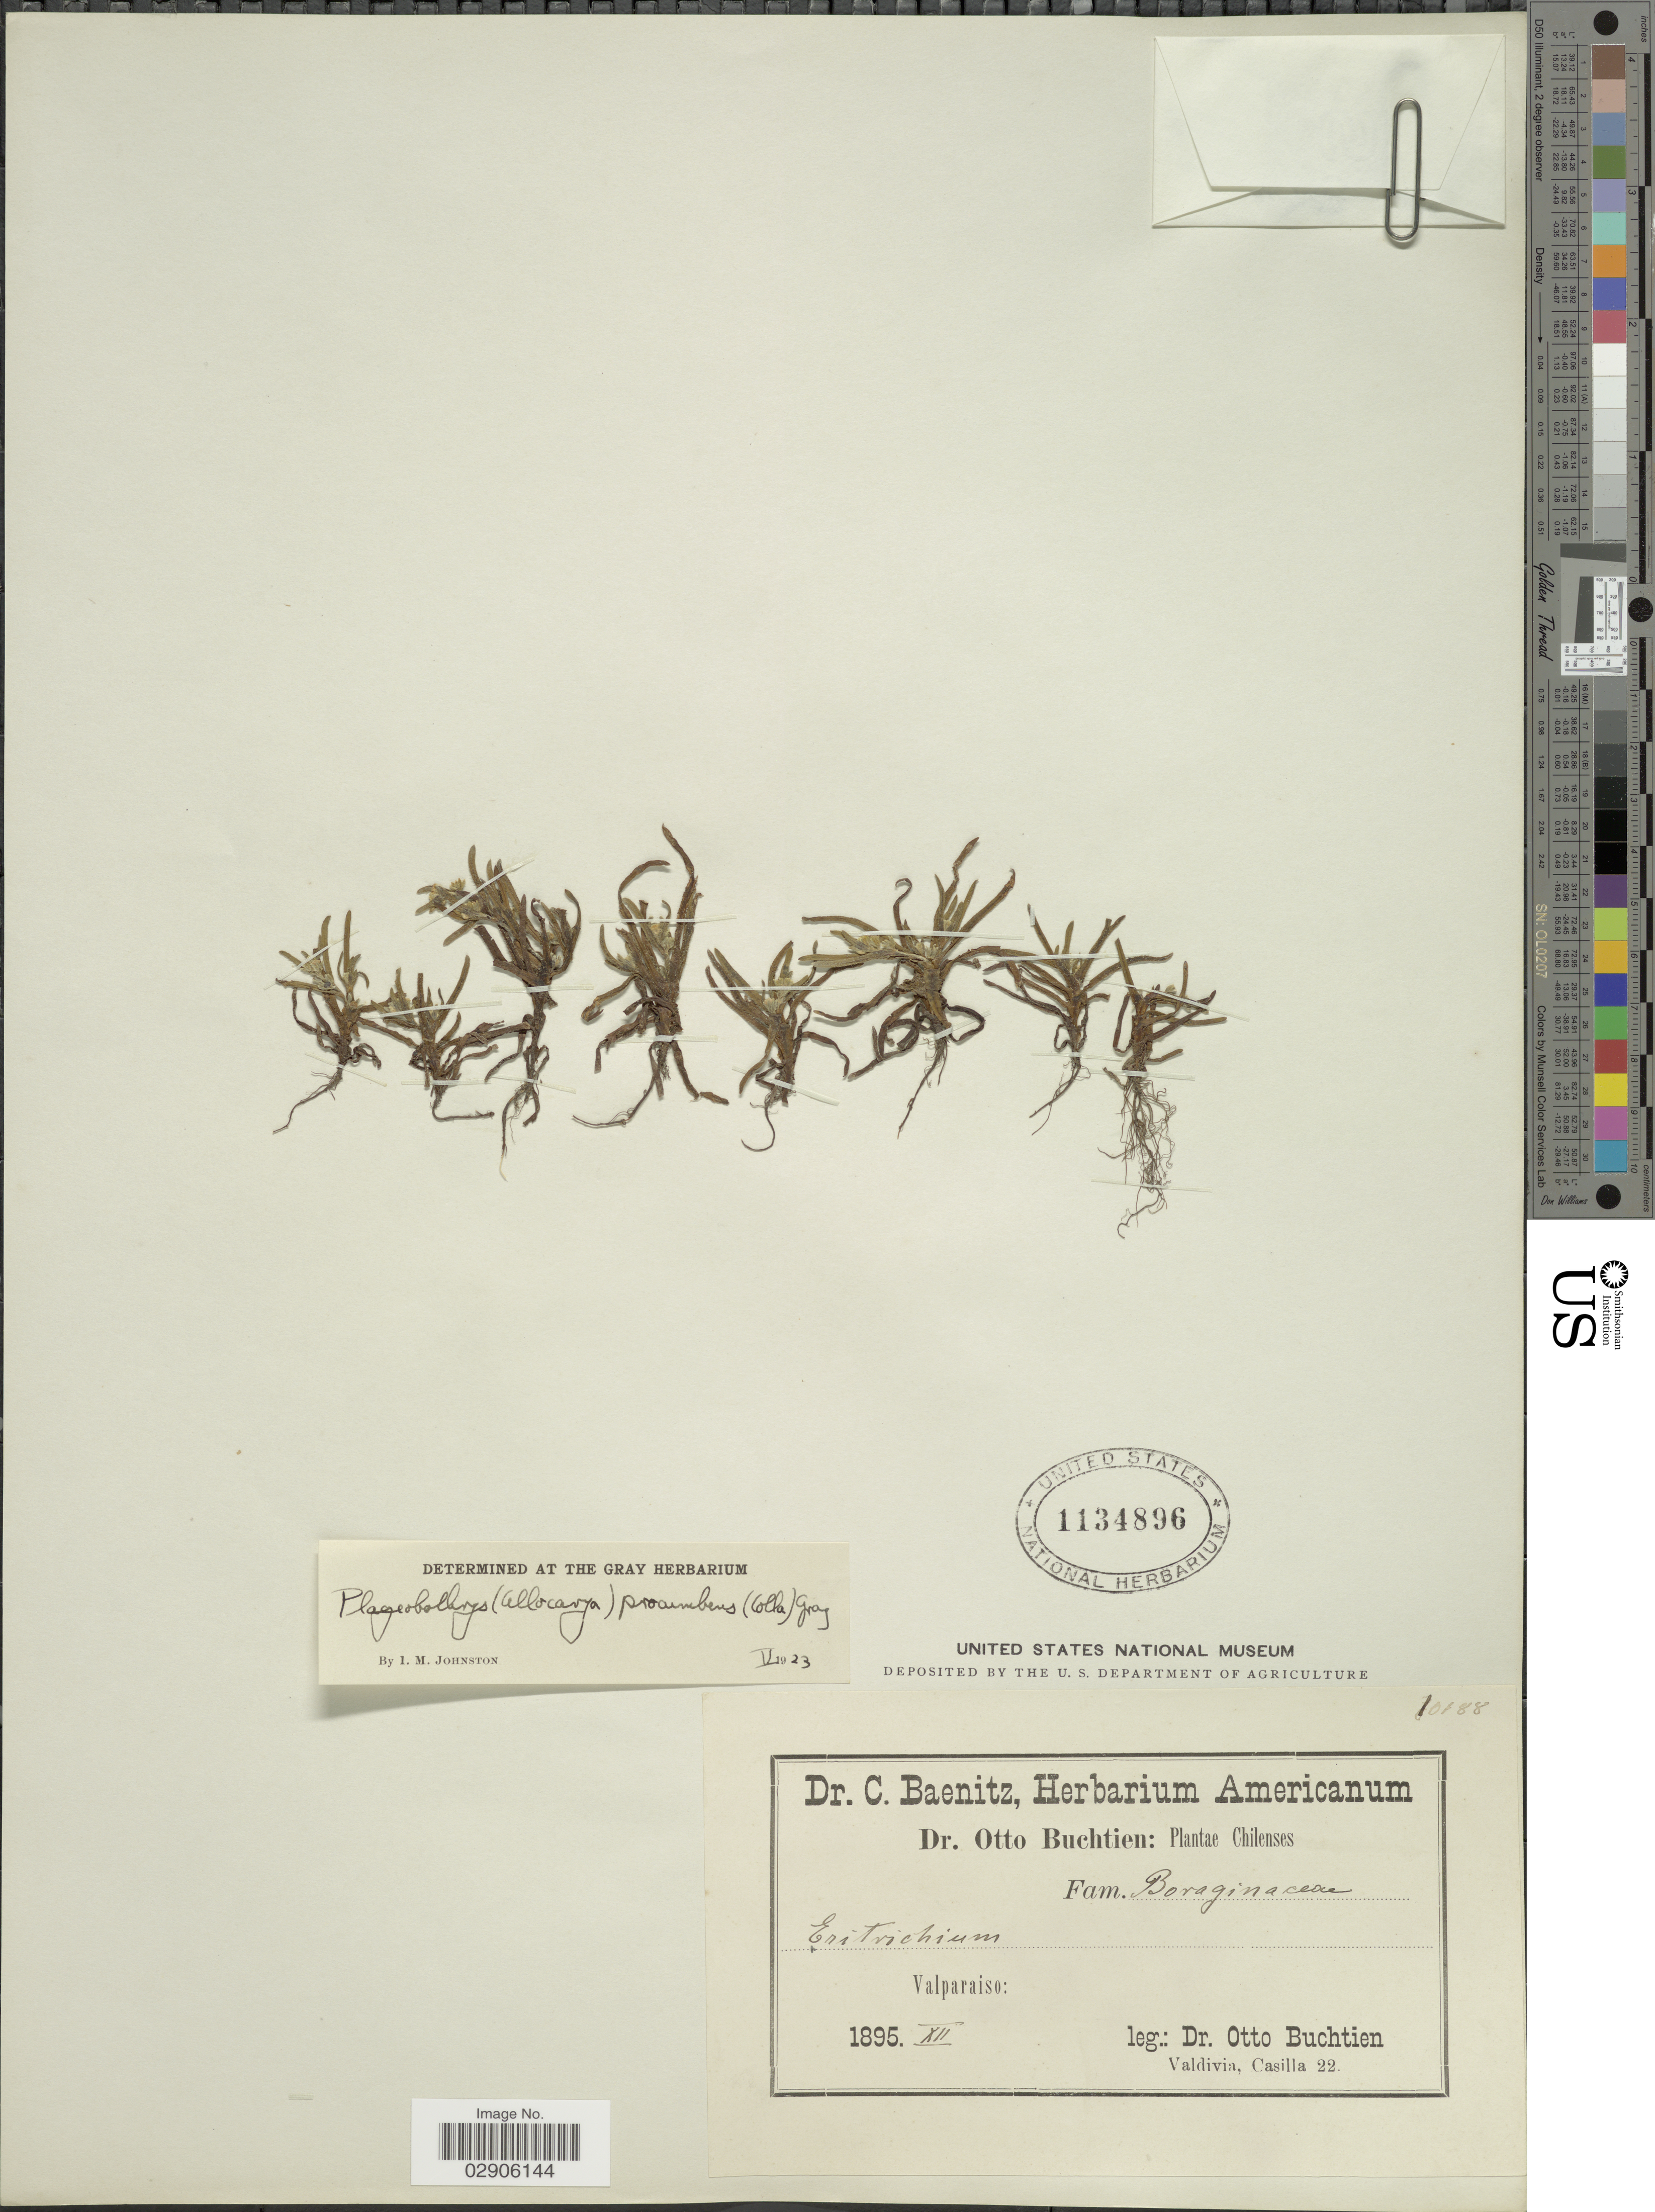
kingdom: Plantae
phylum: Tracheophyta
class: Magnoliopsida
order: Boraginales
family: Boraginaceae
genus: Plagiobothrys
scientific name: Plagiobothrys procumbens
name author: (Colla) Colla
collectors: O. Buchtien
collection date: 1895-12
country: Chile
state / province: Valparaíso (V)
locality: Chilenses, Valparaiso.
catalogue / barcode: US 1134896